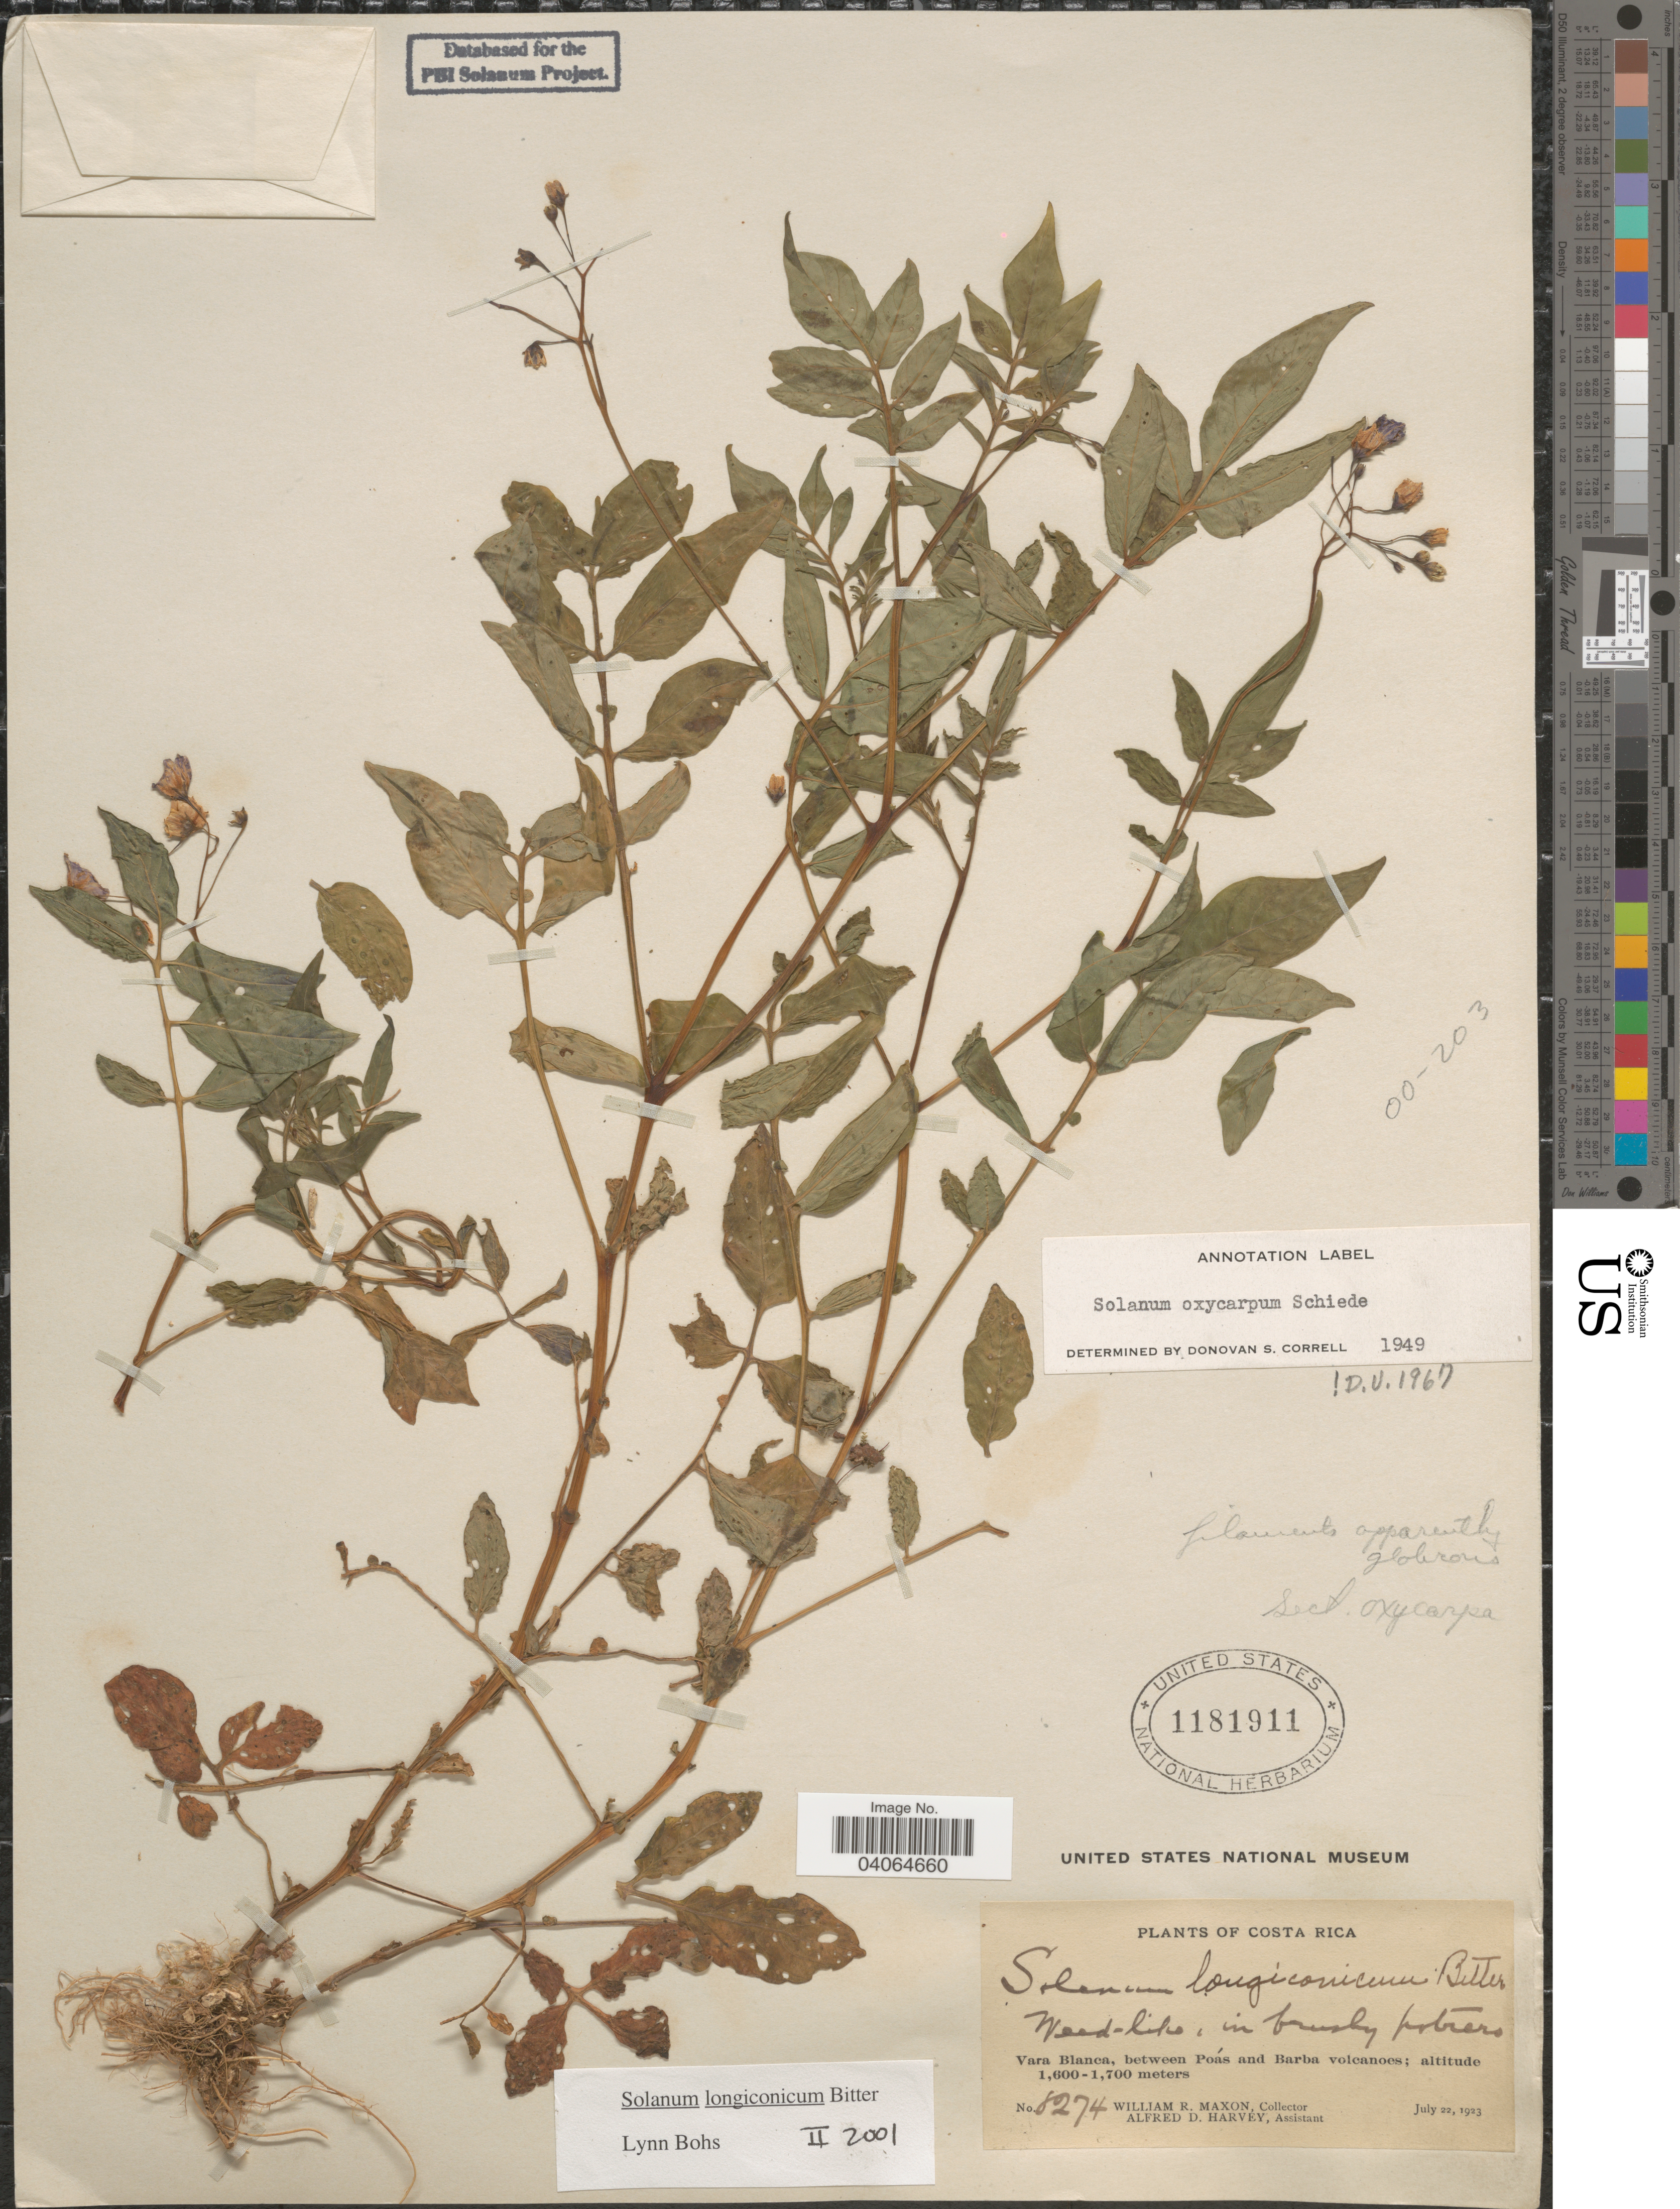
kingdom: Plantae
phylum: Tracheophyta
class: Magnoliopsida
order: Solanales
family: Solanaceae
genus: Solanum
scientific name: Solanum longiconicum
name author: Bitter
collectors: W. R. Maxon & A. D. Harvey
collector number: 8274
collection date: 1923-07-22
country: Costa Rica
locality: Vara Blanca, between Poás and Barba volcanoes.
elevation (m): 1600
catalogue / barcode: US 1181911